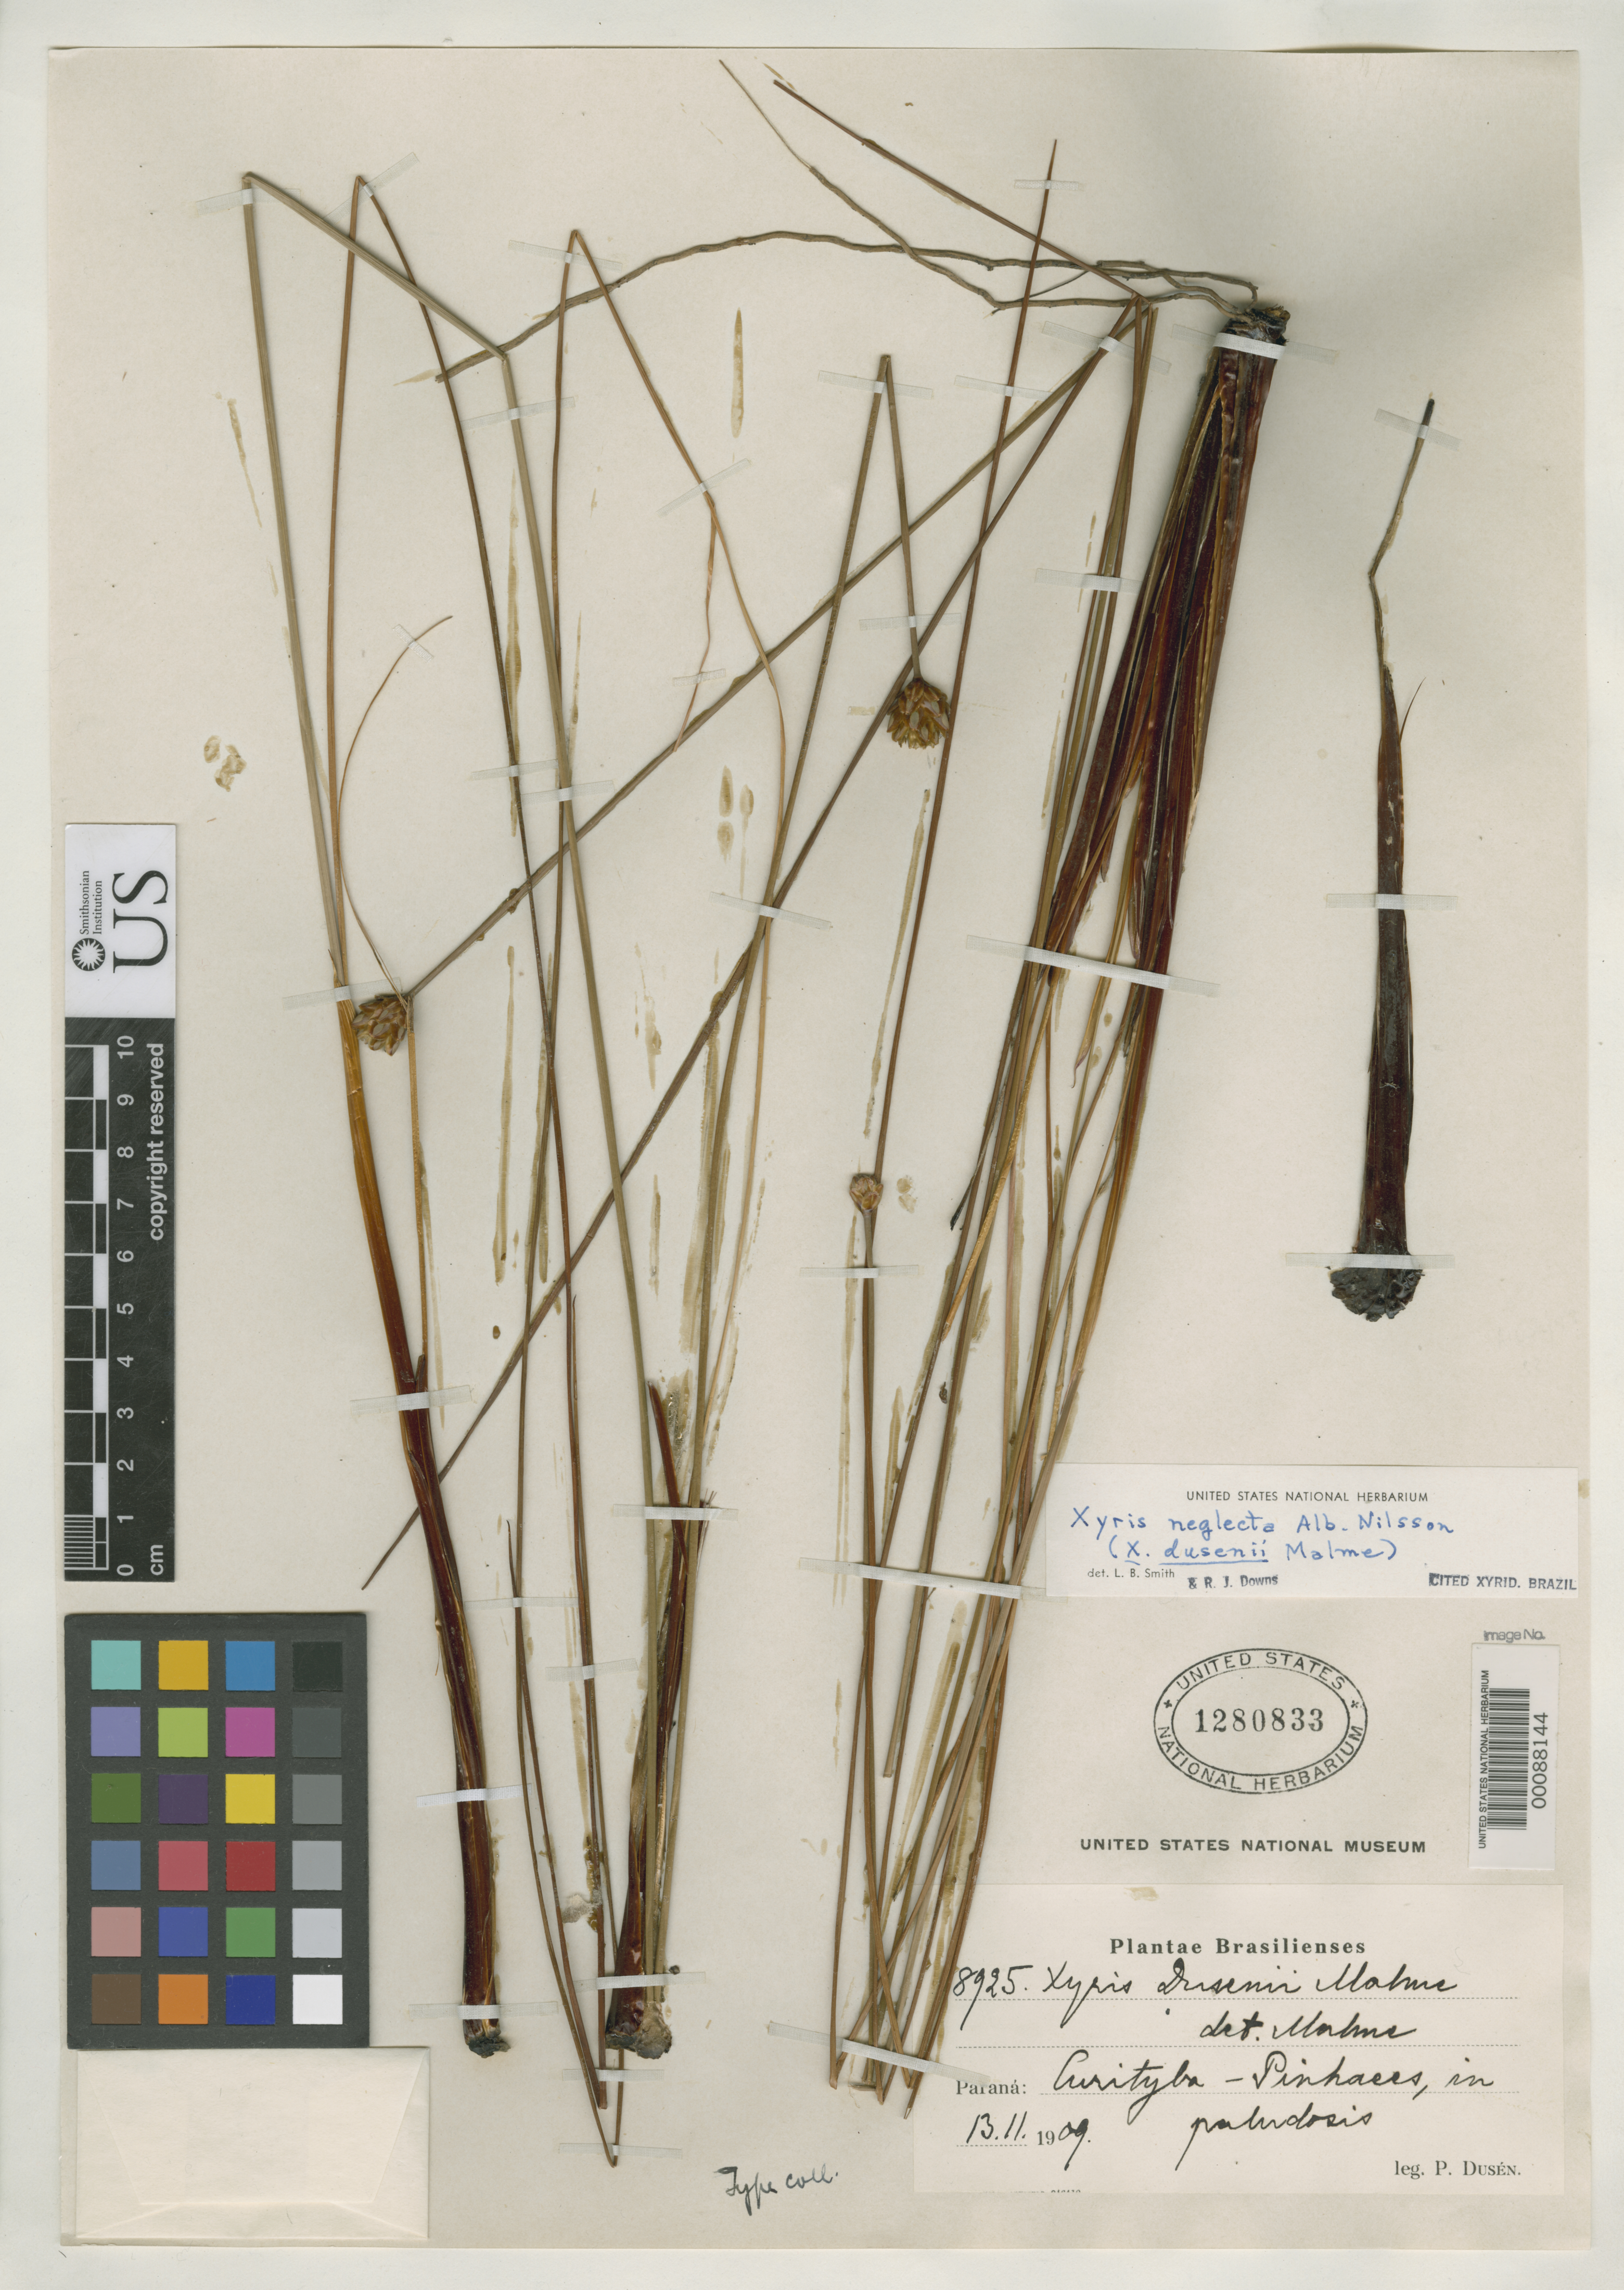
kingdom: Plantae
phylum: Tracheophyta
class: Liliopsida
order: Poales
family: Xyridaceae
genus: Xyris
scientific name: Xyris dusenii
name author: Malme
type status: Isotype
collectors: P. Dusén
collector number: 8925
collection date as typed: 13 Nov 1909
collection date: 1909-11-13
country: Brazil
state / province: Paraná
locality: Curityba and Pinhaes.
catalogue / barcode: US 1280833